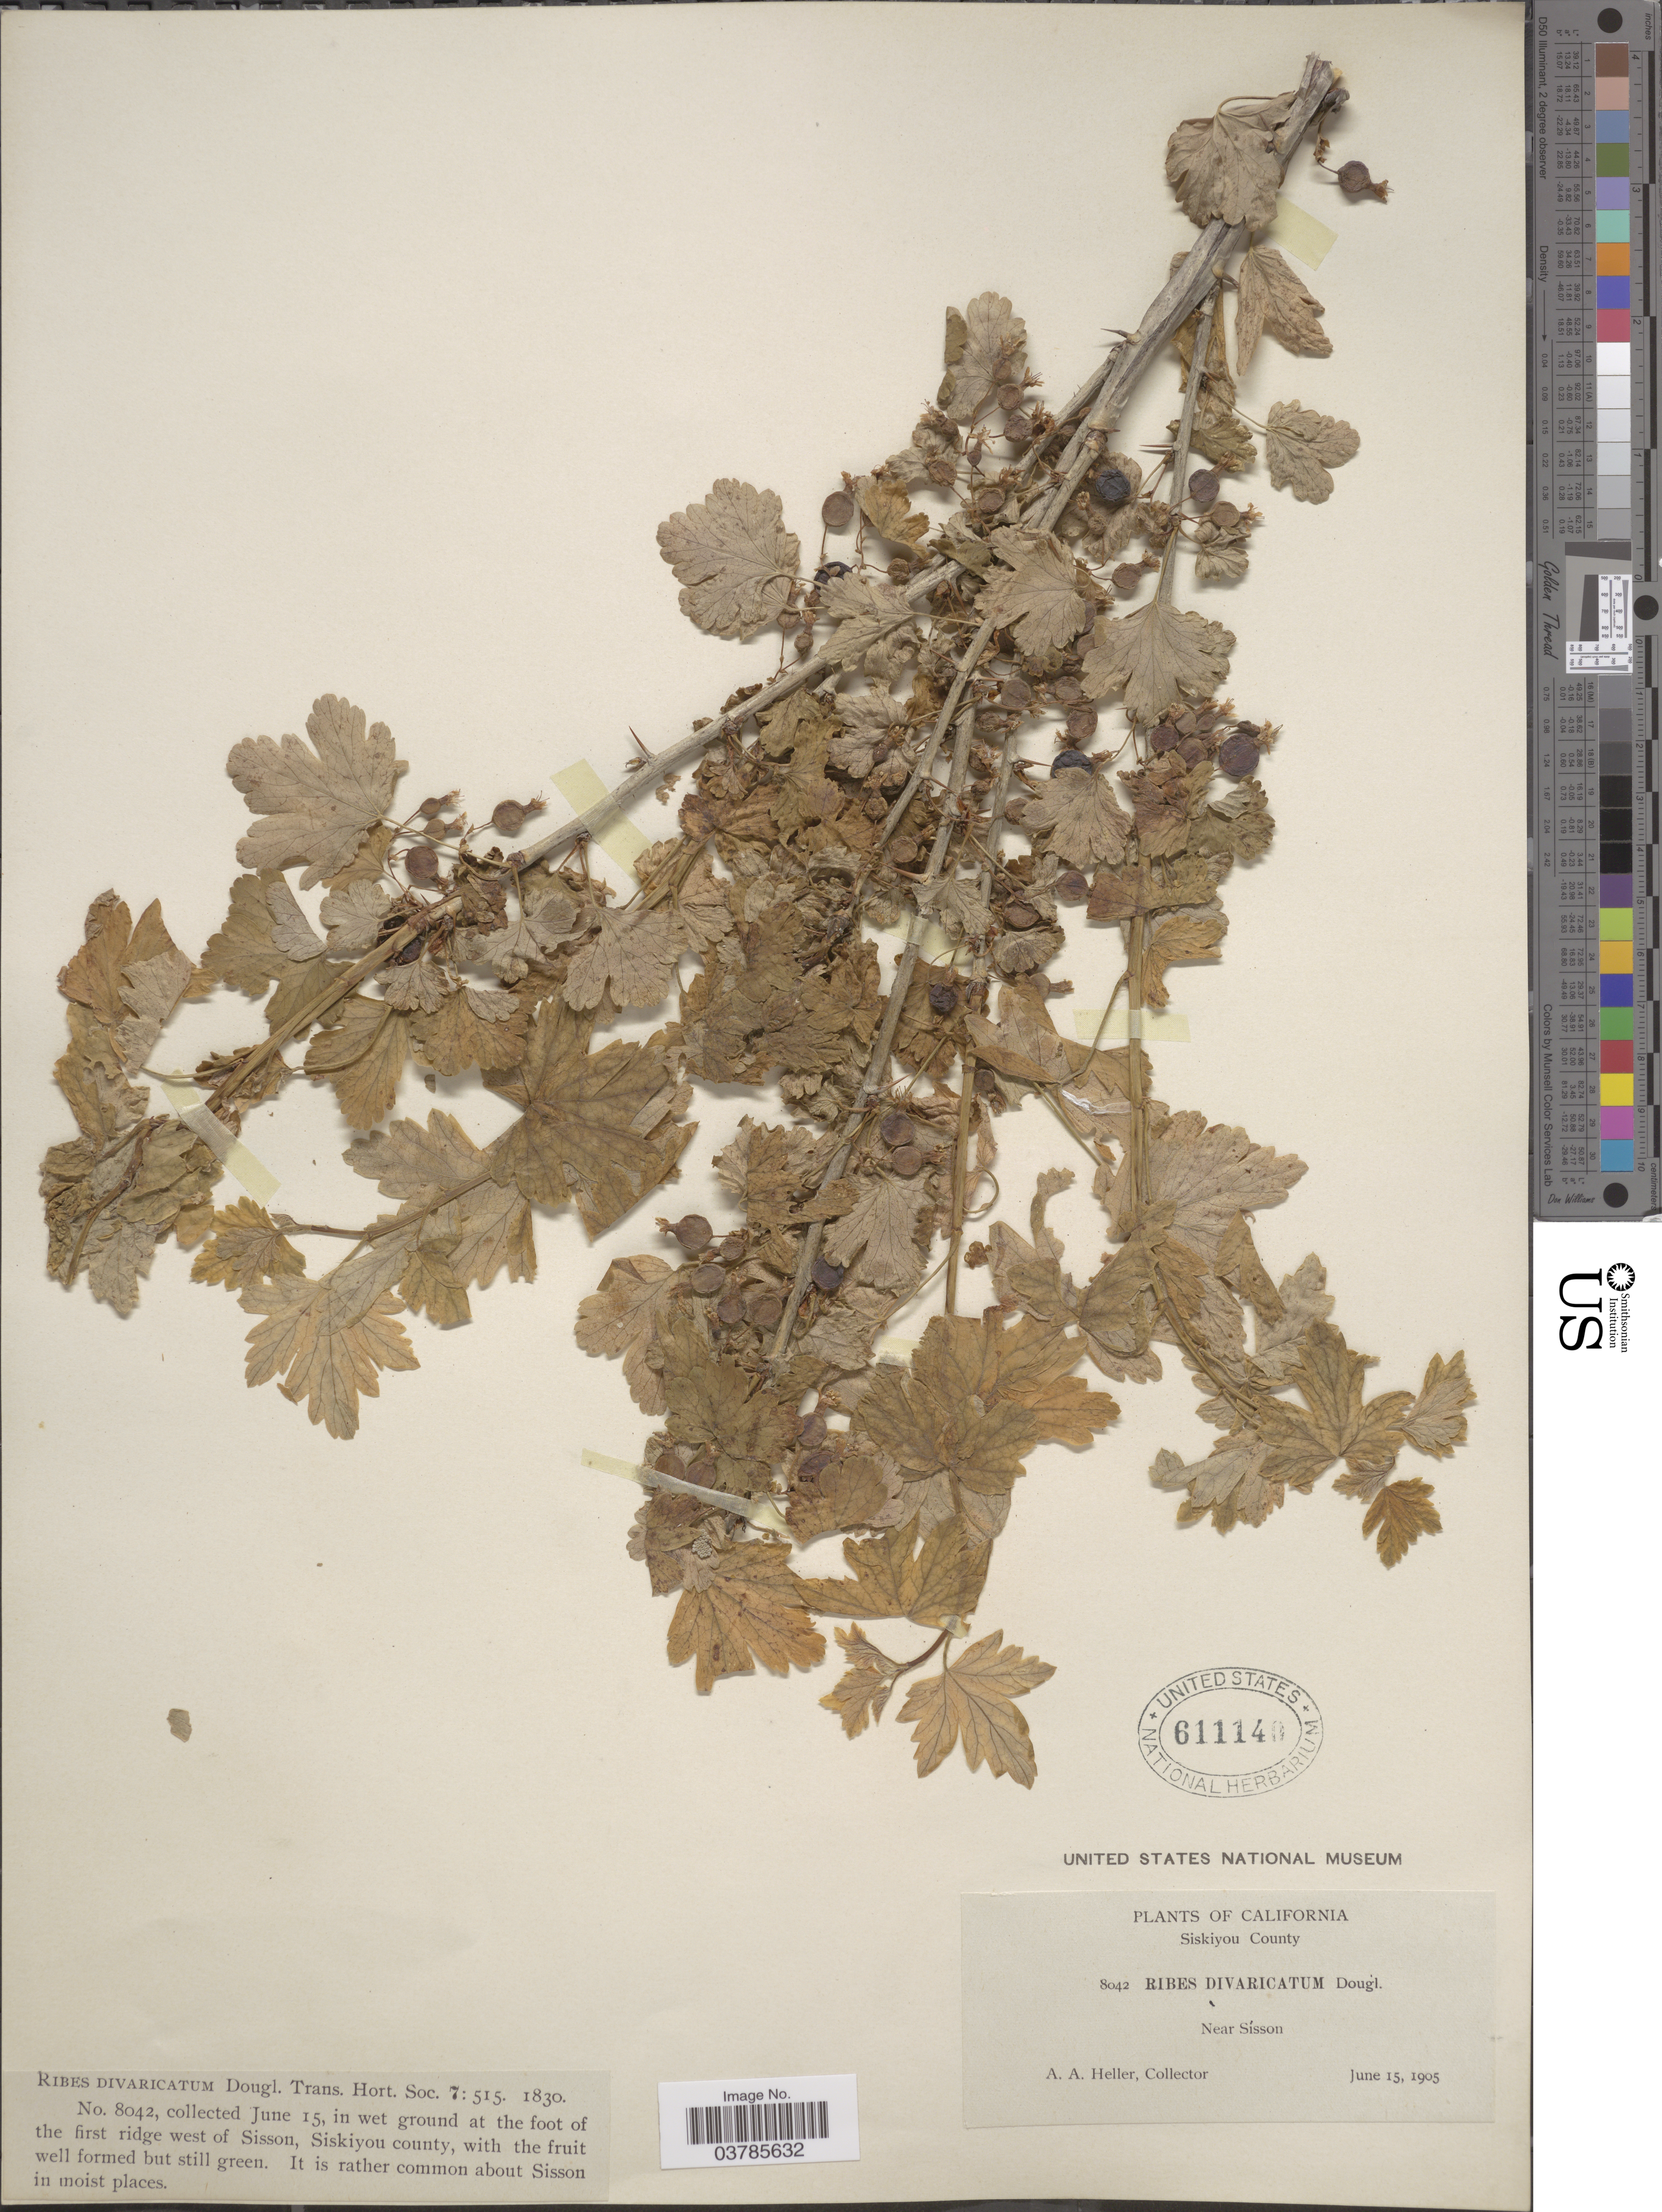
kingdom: Plantae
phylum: Tracheophyta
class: Magnoliopsida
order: Saxifragales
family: Grossulariaceae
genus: Ribes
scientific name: Ribes divaricatum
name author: Douglas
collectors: A. A. Heller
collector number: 8042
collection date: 1905-06-15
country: United States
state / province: California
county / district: Siskiyou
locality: Siskiyou County. Near Sísson. At the foot of the first ridge west of Sisson.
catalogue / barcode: US 611140